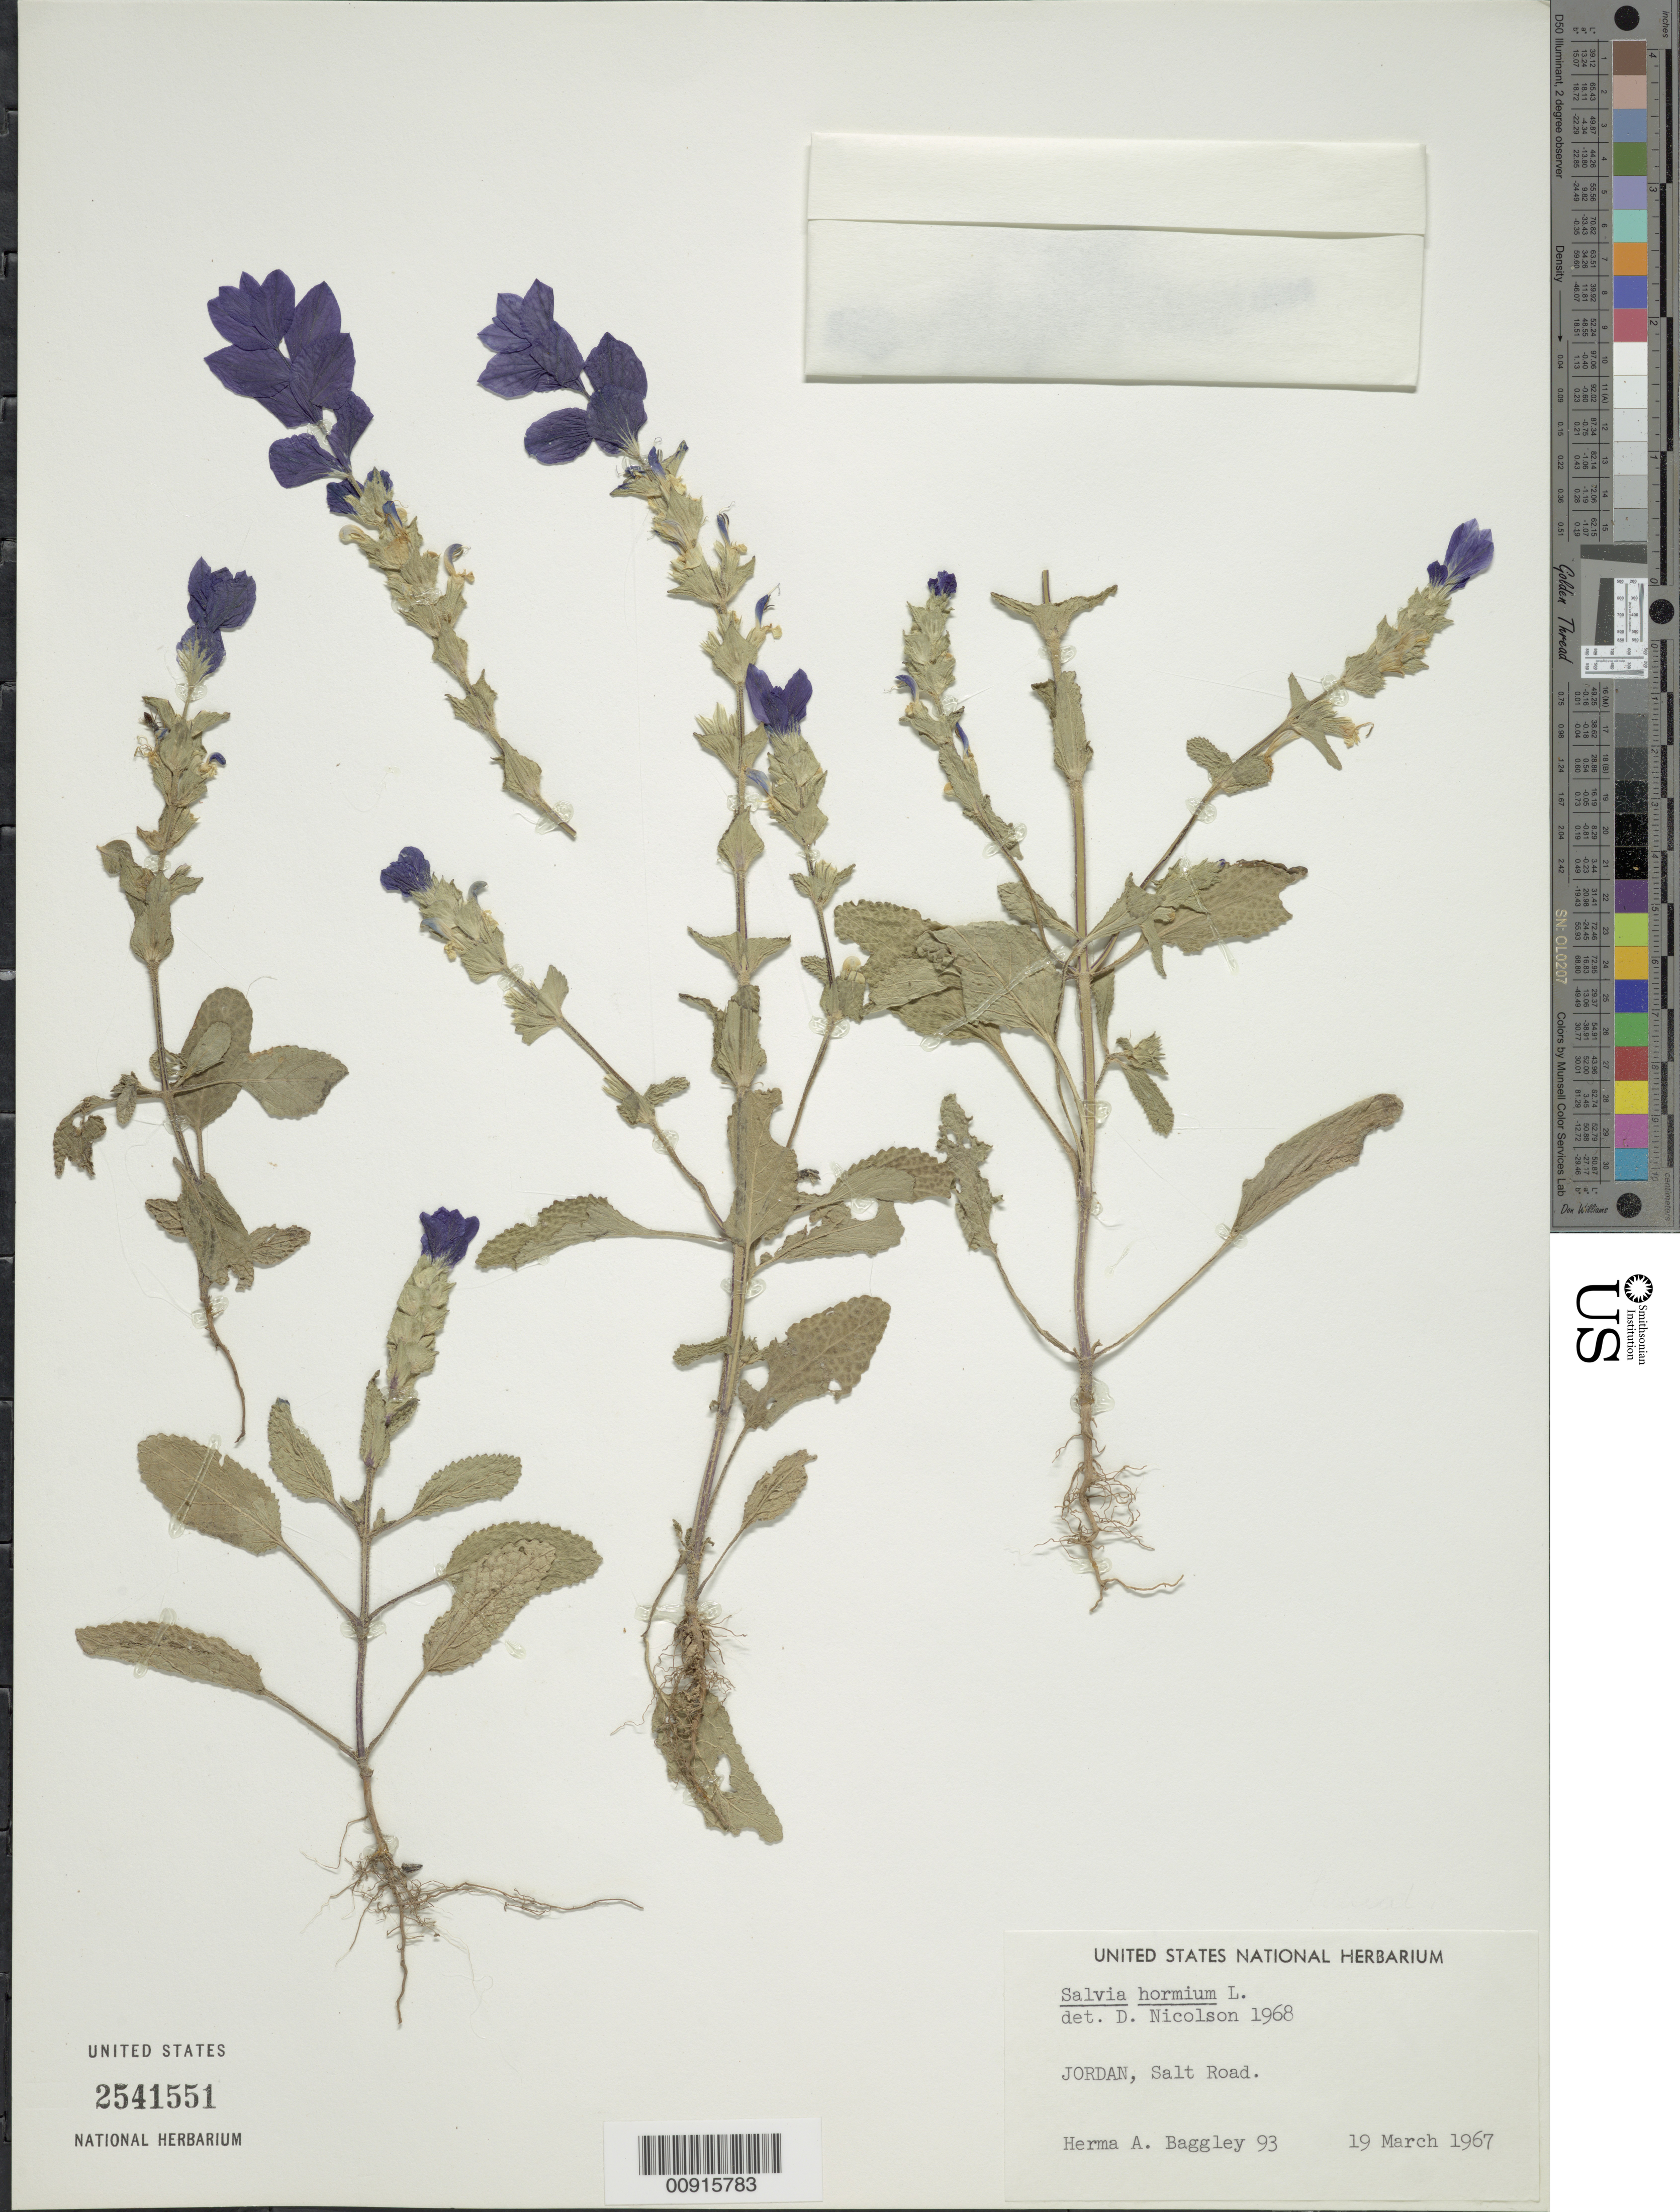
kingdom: Plantae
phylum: Tracheophyta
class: Magnoliopsida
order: Lamiales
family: Lamiaceae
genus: Salvia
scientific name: Salvia horminum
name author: L.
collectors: H. Baggley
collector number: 93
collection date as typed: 19 Mar 1967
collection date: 1967-03-19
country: Jordan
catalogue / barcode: US 2541551